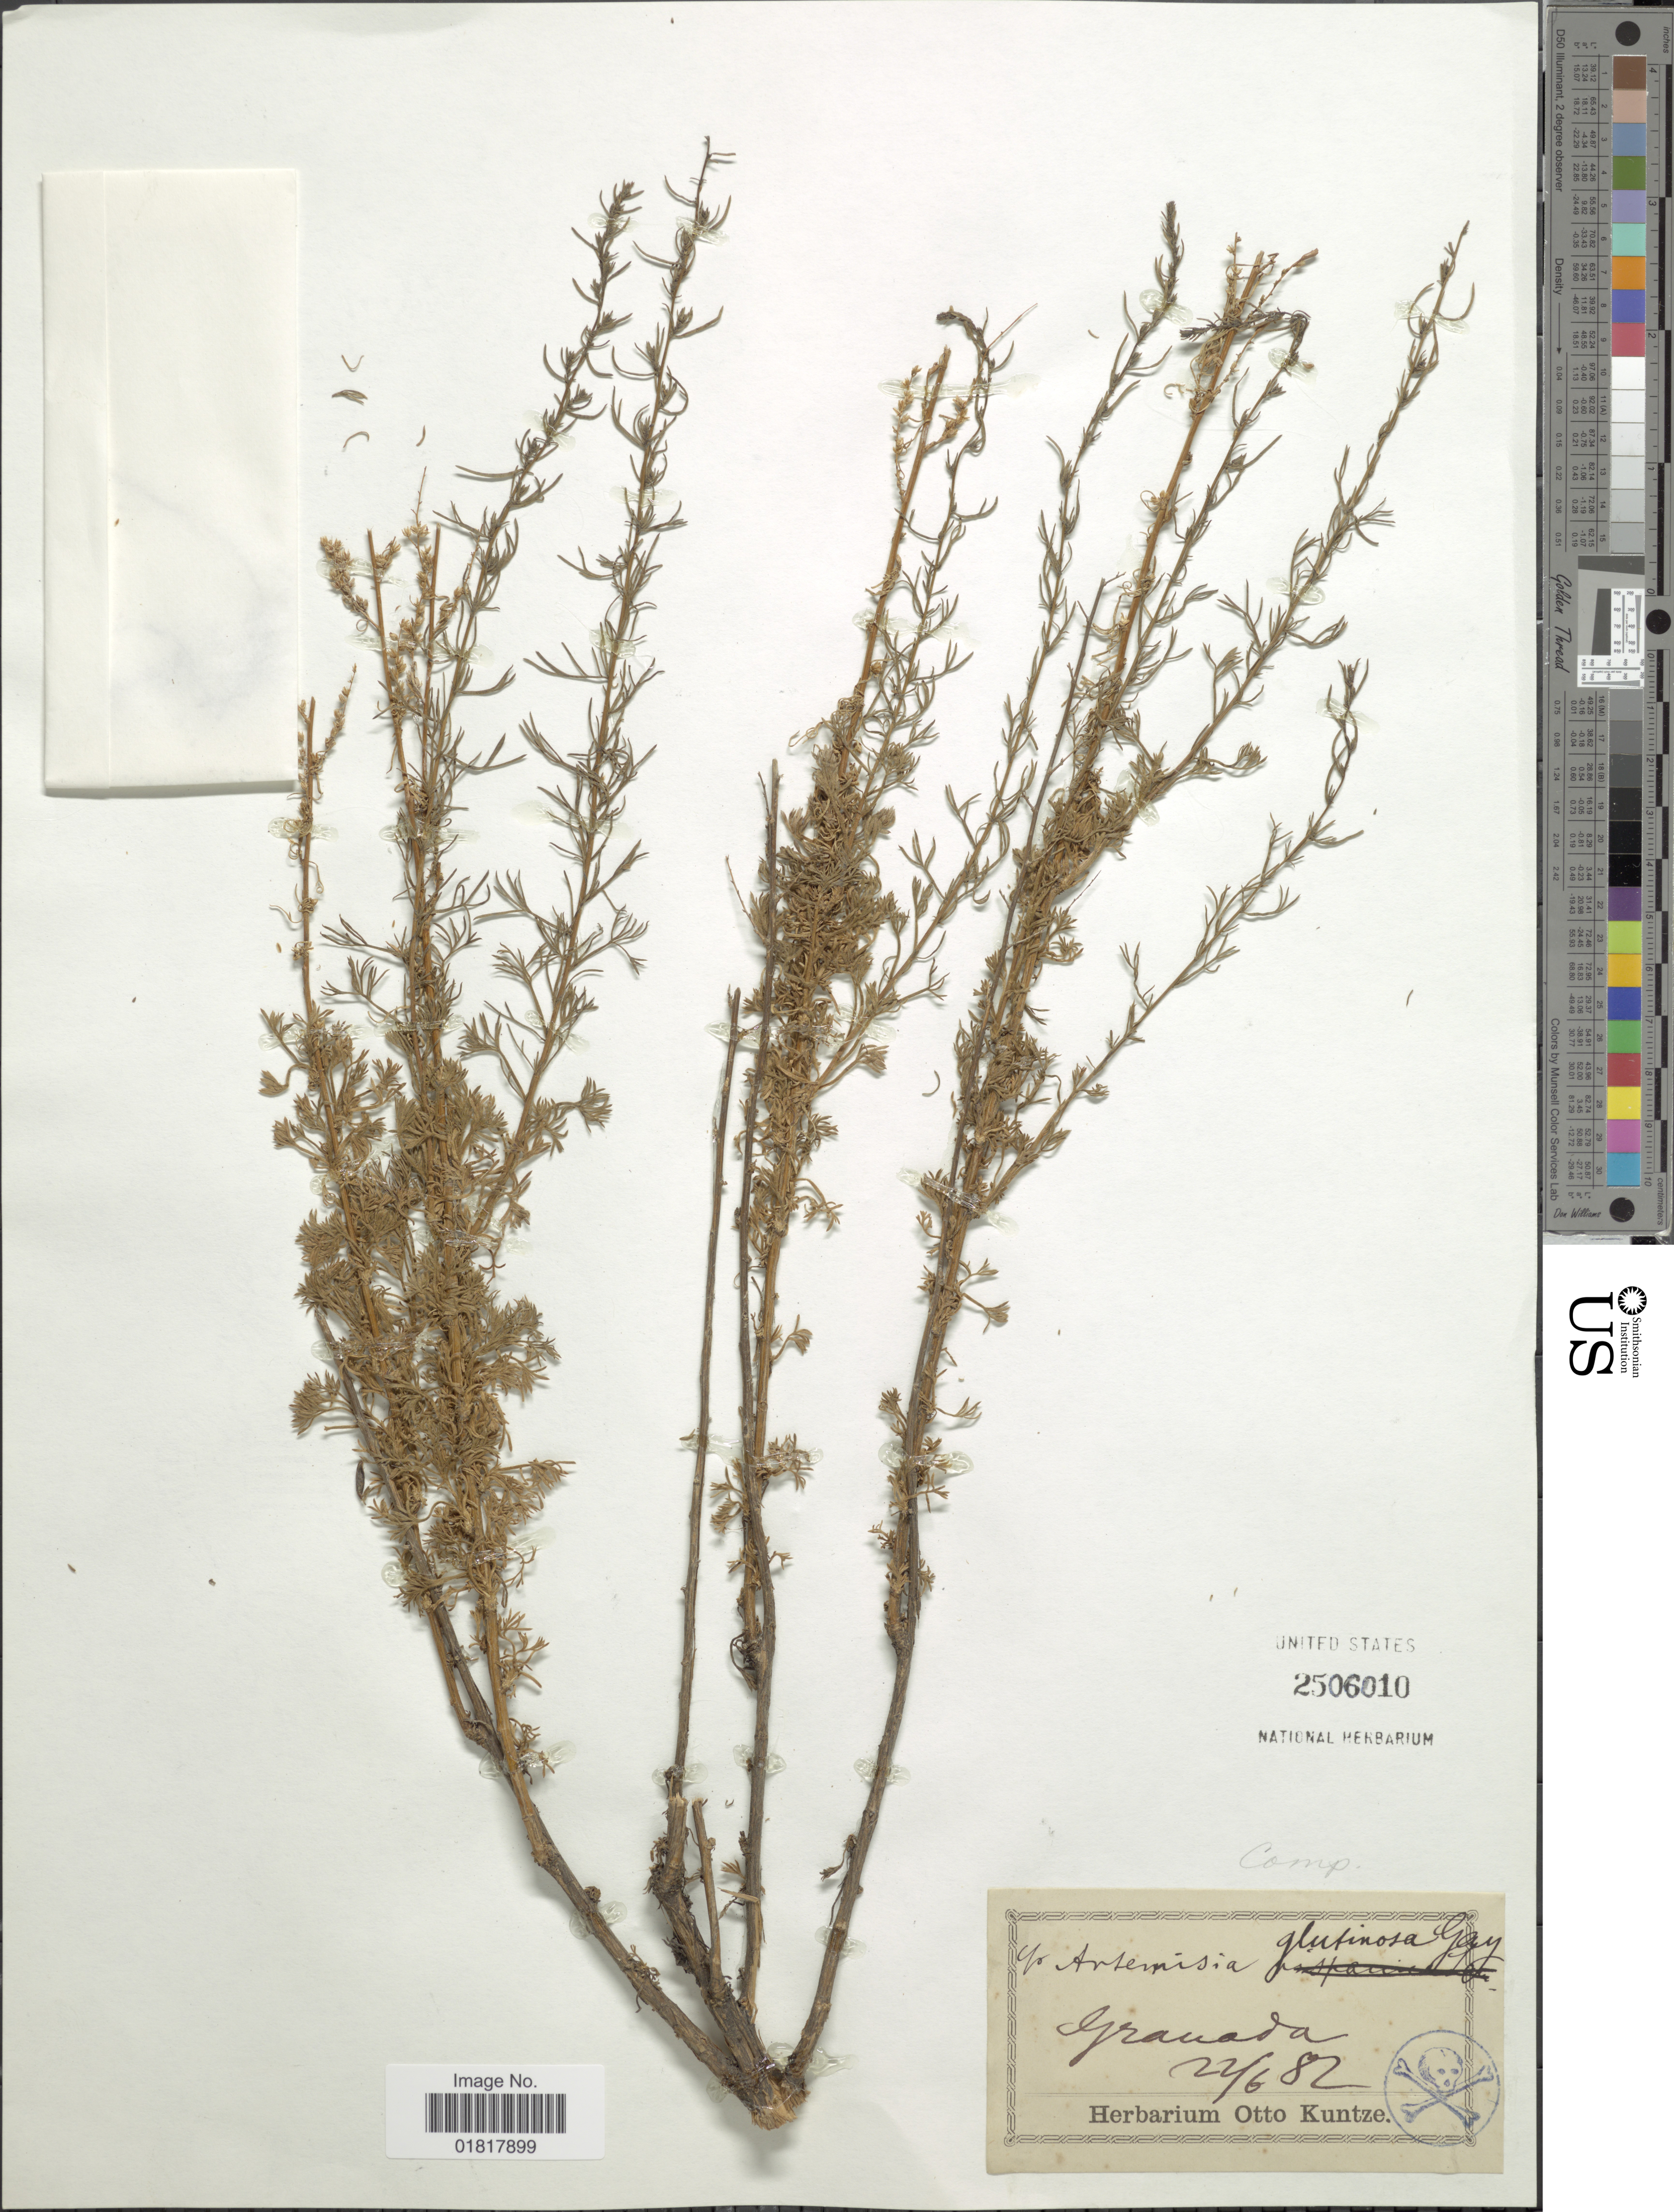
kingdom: Plantae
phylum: Tracheophyta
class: Magnoliopsida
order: Asterales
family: Asteraceae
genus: Artemisia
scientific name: Artemisia glutinosa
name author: J. Gay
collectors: ex herb. Otto Kuntze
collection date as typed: Transcribed d/m/y: 22/6/82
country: Nicaragua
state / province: Granada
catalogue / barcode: US 2506010